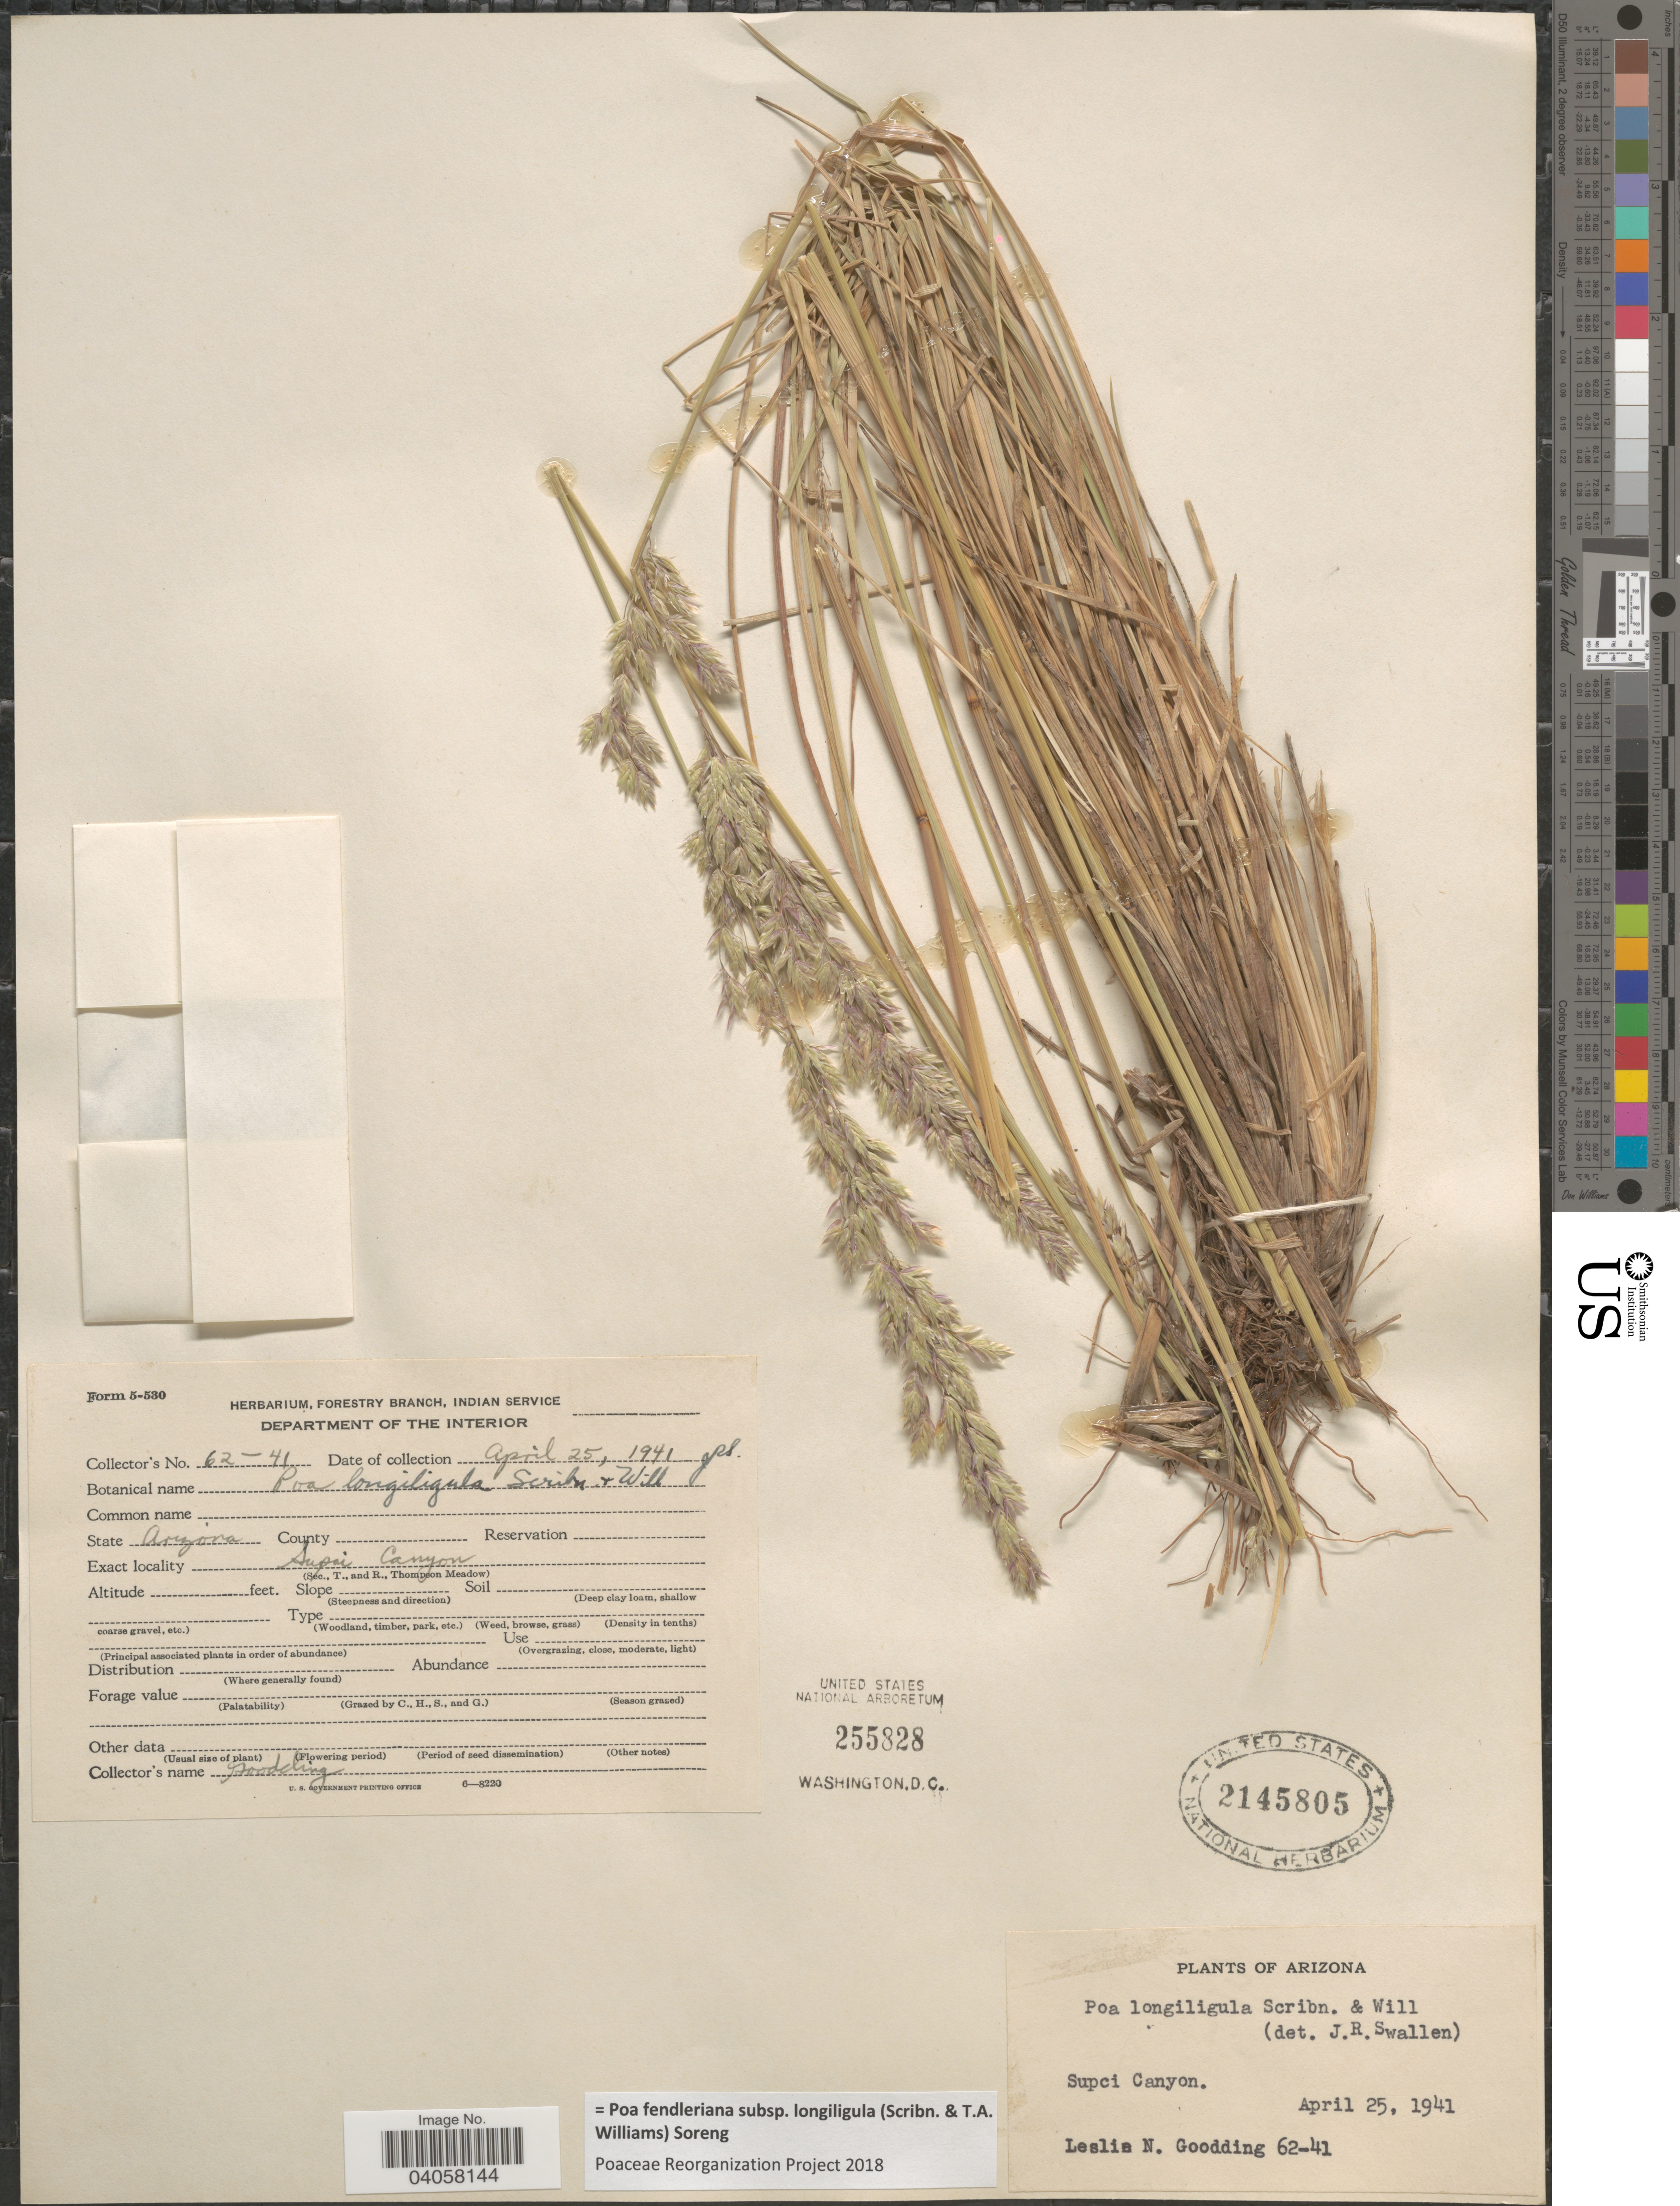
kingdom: Plantae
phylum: Tracheophyta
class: Liliopsida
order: Poales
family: Poaceae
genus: Poa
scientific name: Poa fendleriana subsp. longiligula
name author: (Scribn. & T.A. Williams) Soreng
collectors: L. N. Goodding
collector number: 62-41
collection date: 1941-04-25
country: United States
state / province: Arizona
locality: Supci Canyon.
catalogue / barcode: US 2145805